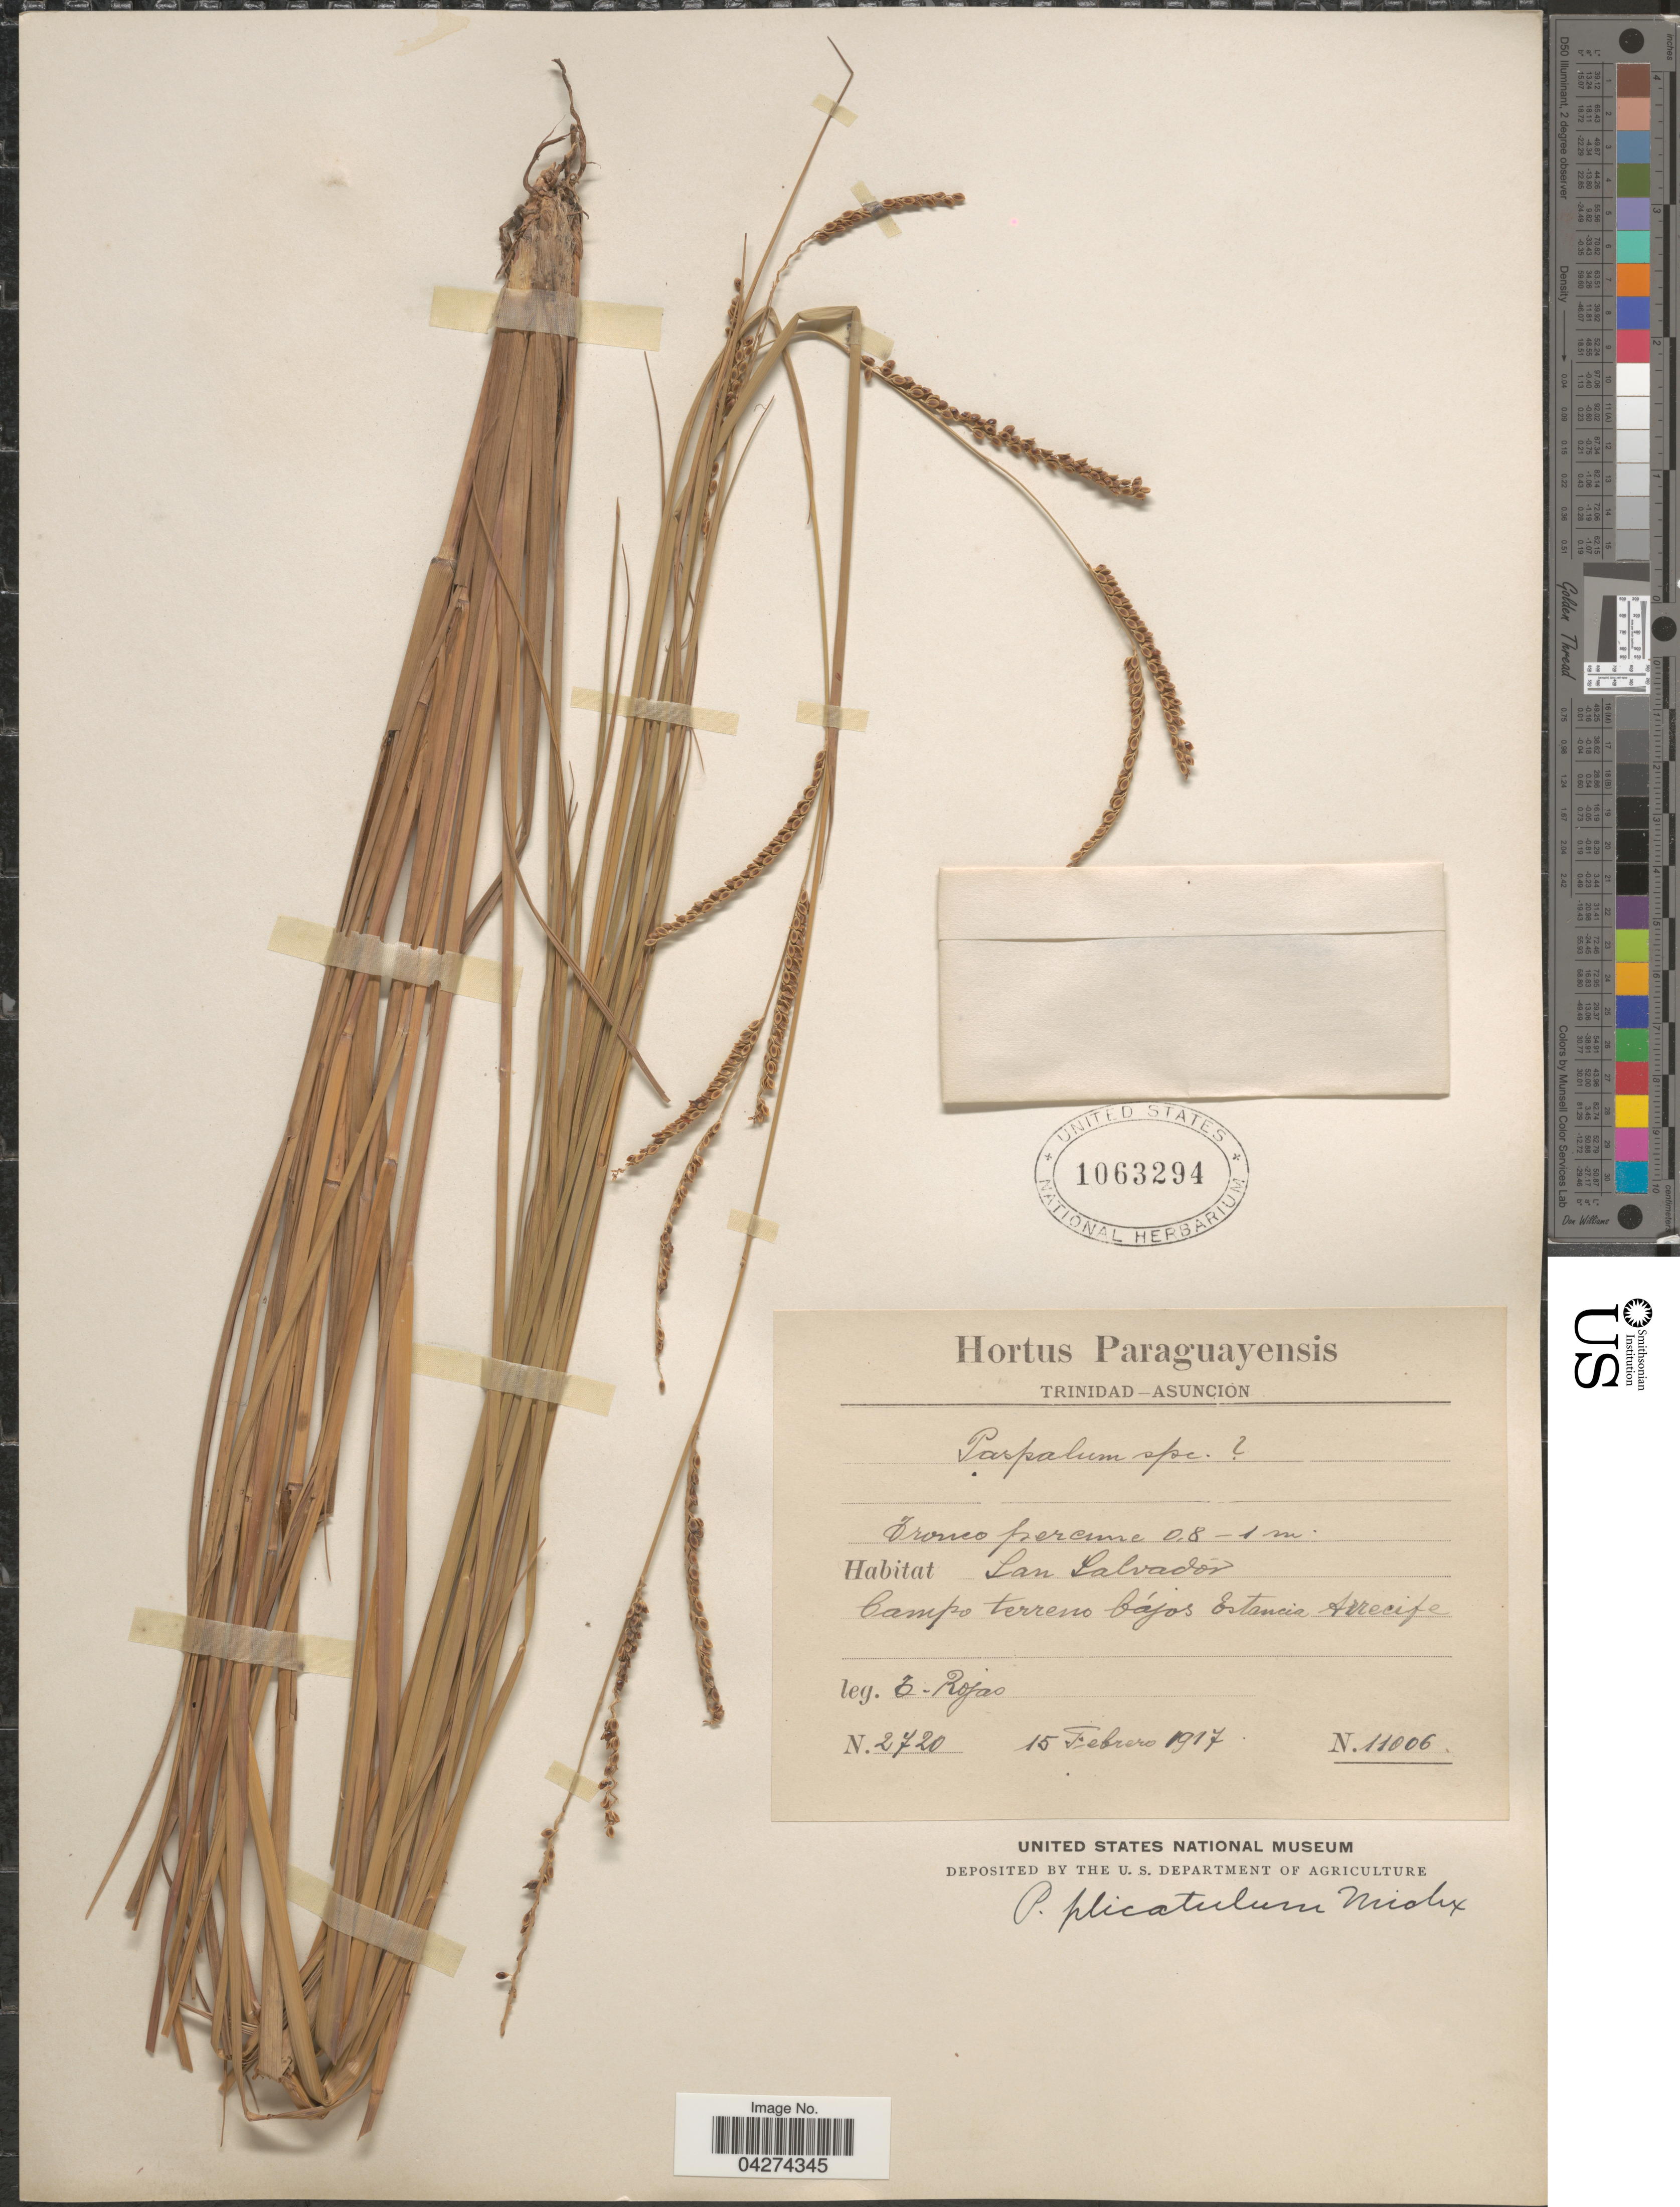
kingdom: Plantae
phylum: Tracheophyta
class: Liliopsida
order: Poales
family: Poaceae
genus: Paspalum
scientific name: Paspalum plicatulum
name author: Michx.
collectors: E. Rojas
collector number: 2720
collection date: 1917-02-15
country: Paraguay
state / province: Asuncion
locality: San Salvadór. Campo terreno bájos Estancia Arrecife.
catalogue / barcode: US 1063294